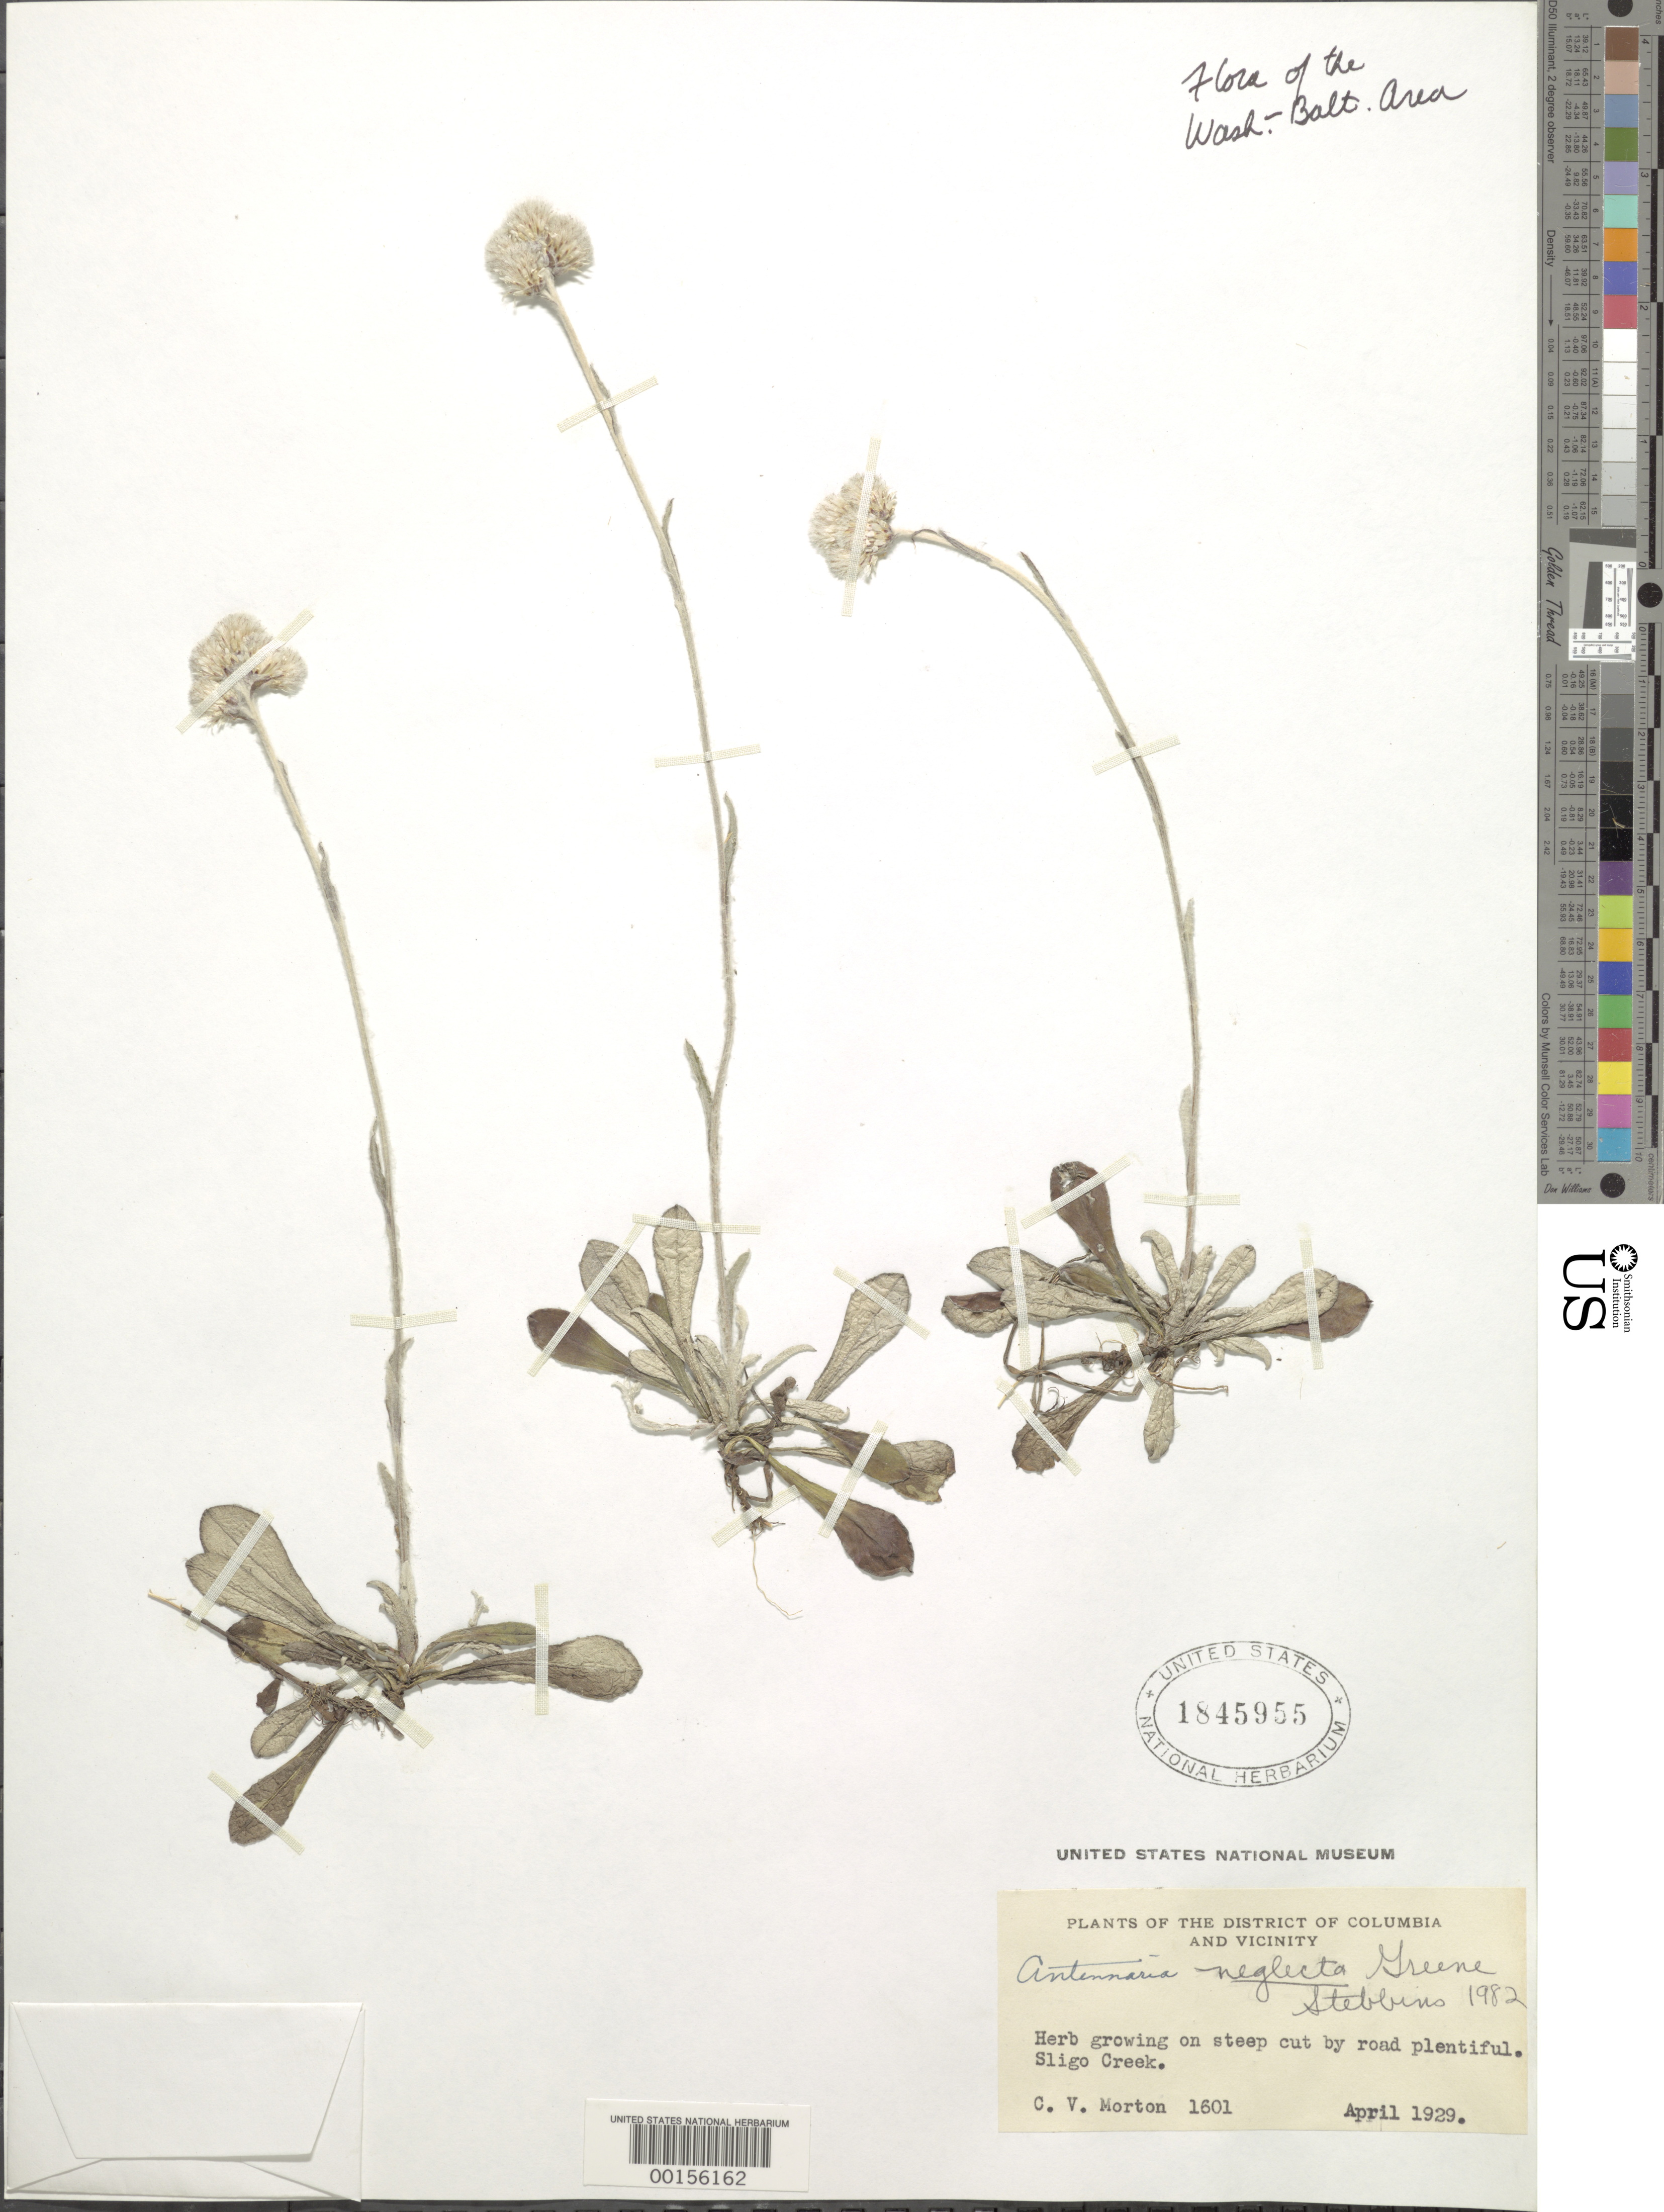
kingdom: Plantae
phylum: Tracheophyta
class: Magnoliopsida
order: Asterales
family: Asteraceae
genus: Antennaria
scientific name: Antennaria neglecta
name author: Greene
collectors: C. V. Morton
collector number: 1601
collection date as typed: Apr 1929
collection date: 1929-04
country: United States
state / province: Maryland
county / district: Montgomery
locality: Sligo Creek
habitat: Steep cut by road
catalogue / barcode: US 1845955